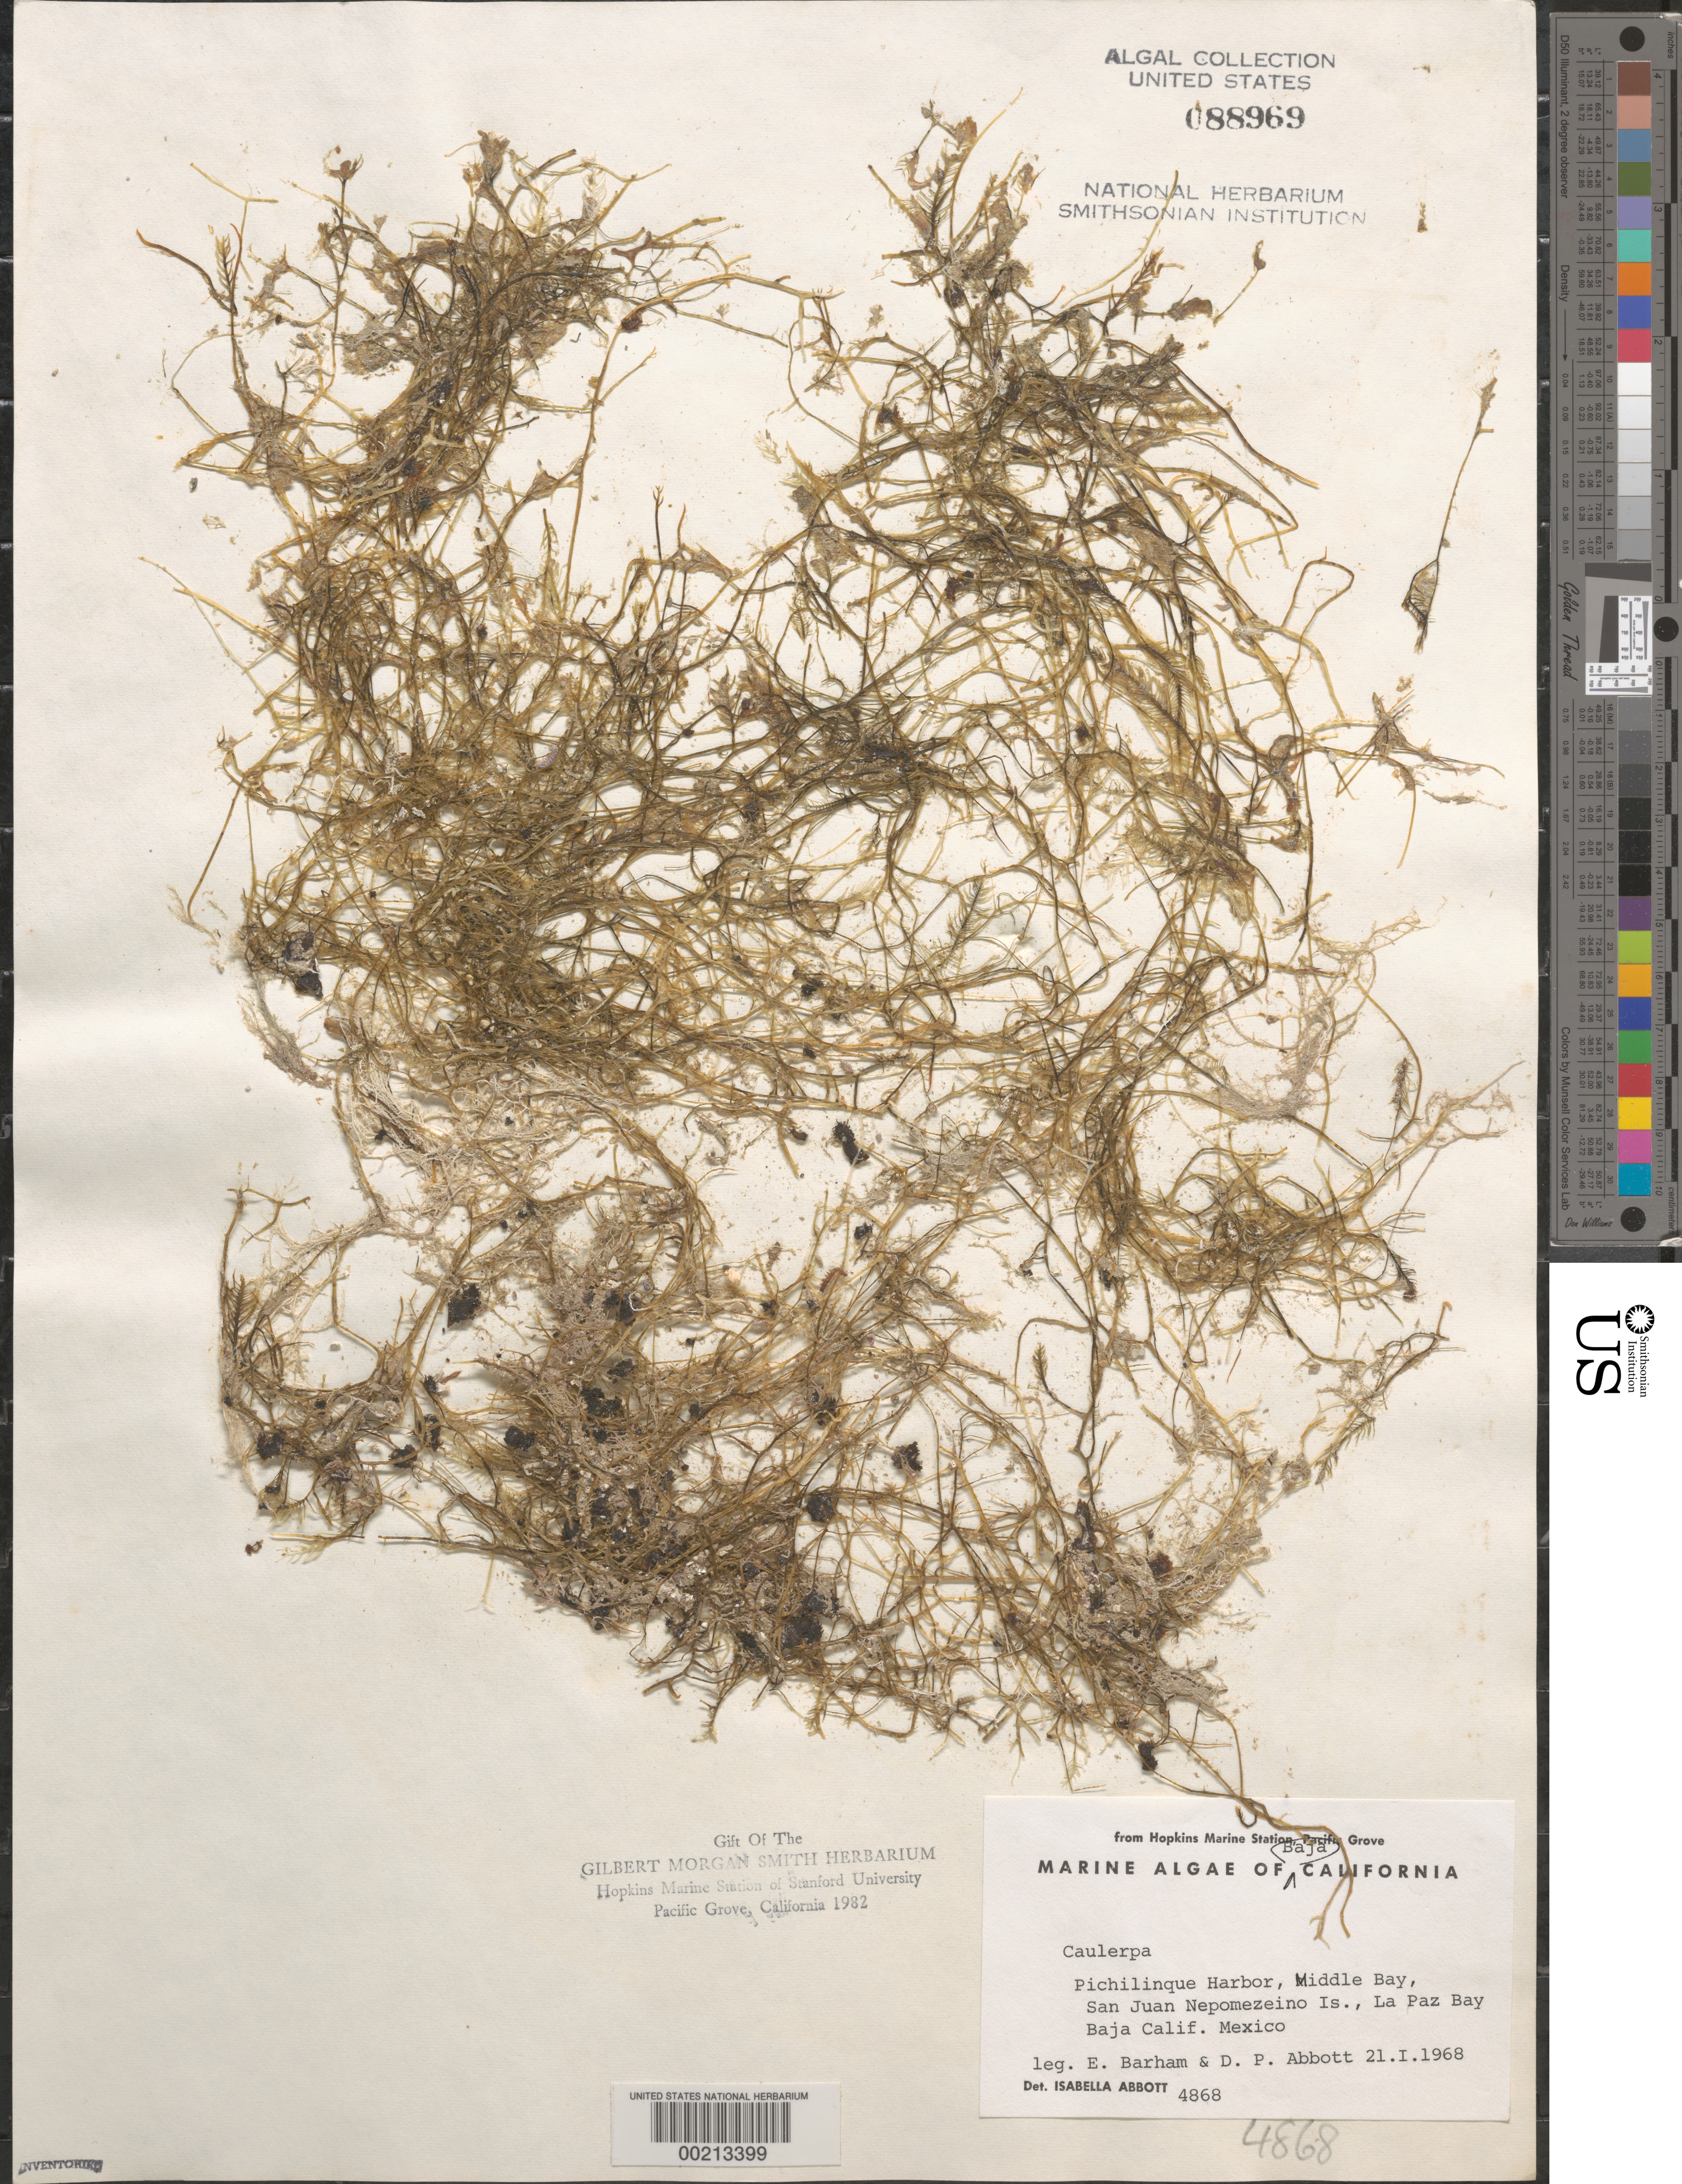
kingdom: Plantae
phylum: Chlorophyta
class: Ulvophyceae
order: Bryopsidales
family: Caulerpaceae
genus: Caulerpa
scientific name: Caulerpa sp.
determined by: Abbott, Isabella A.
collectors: E. Barham & D. P. Abbott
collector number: IAA 4868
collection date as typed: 21 Jan 1968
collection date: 1968-01-21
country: Mexico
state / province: Baja California Sur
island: Isla San Juan Nepomezeino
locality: Bahia de La Paz, Middle Bay, Pichilinque Harbor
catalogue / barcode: US 88969